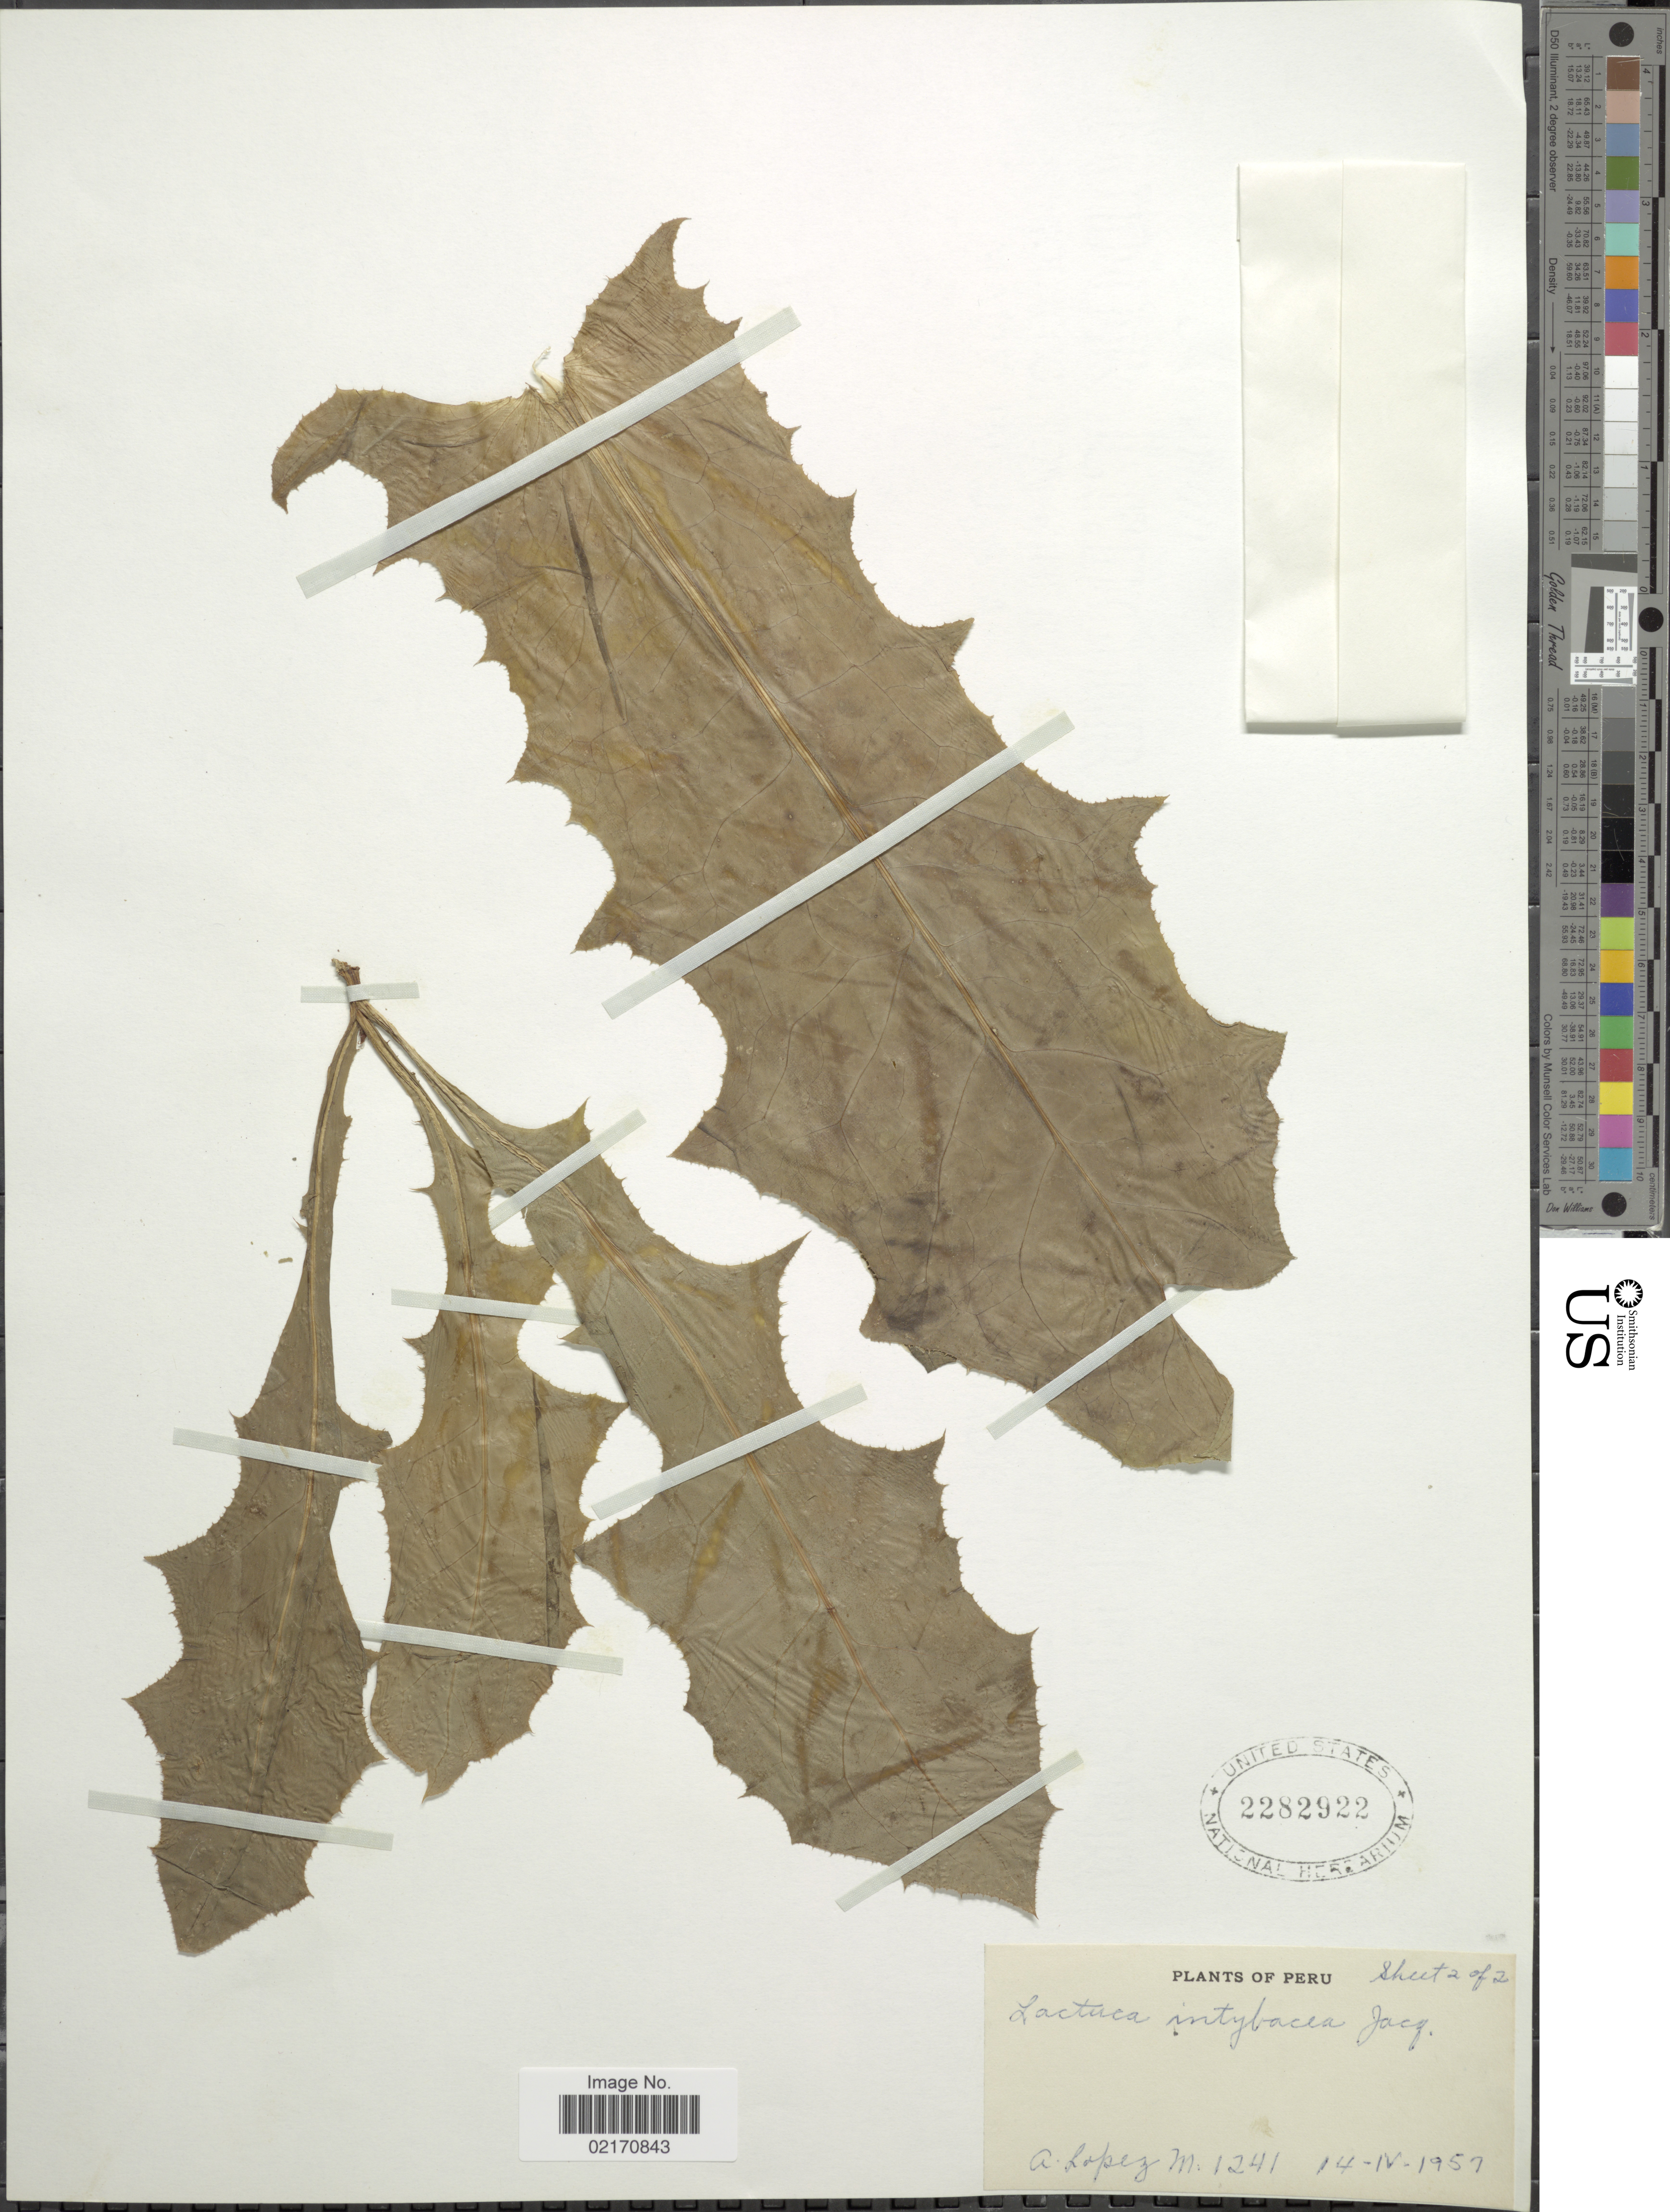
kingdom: Plantae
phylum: Tracheophyta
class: Magnoliopsida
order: Asterales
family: Asteraceae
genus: Launaea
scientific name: Launaea intybacea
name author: (Jacq.) Beauverd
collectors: A. López M.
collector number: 1241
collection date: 1957-04-14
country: Peru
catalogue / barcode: US 2282922